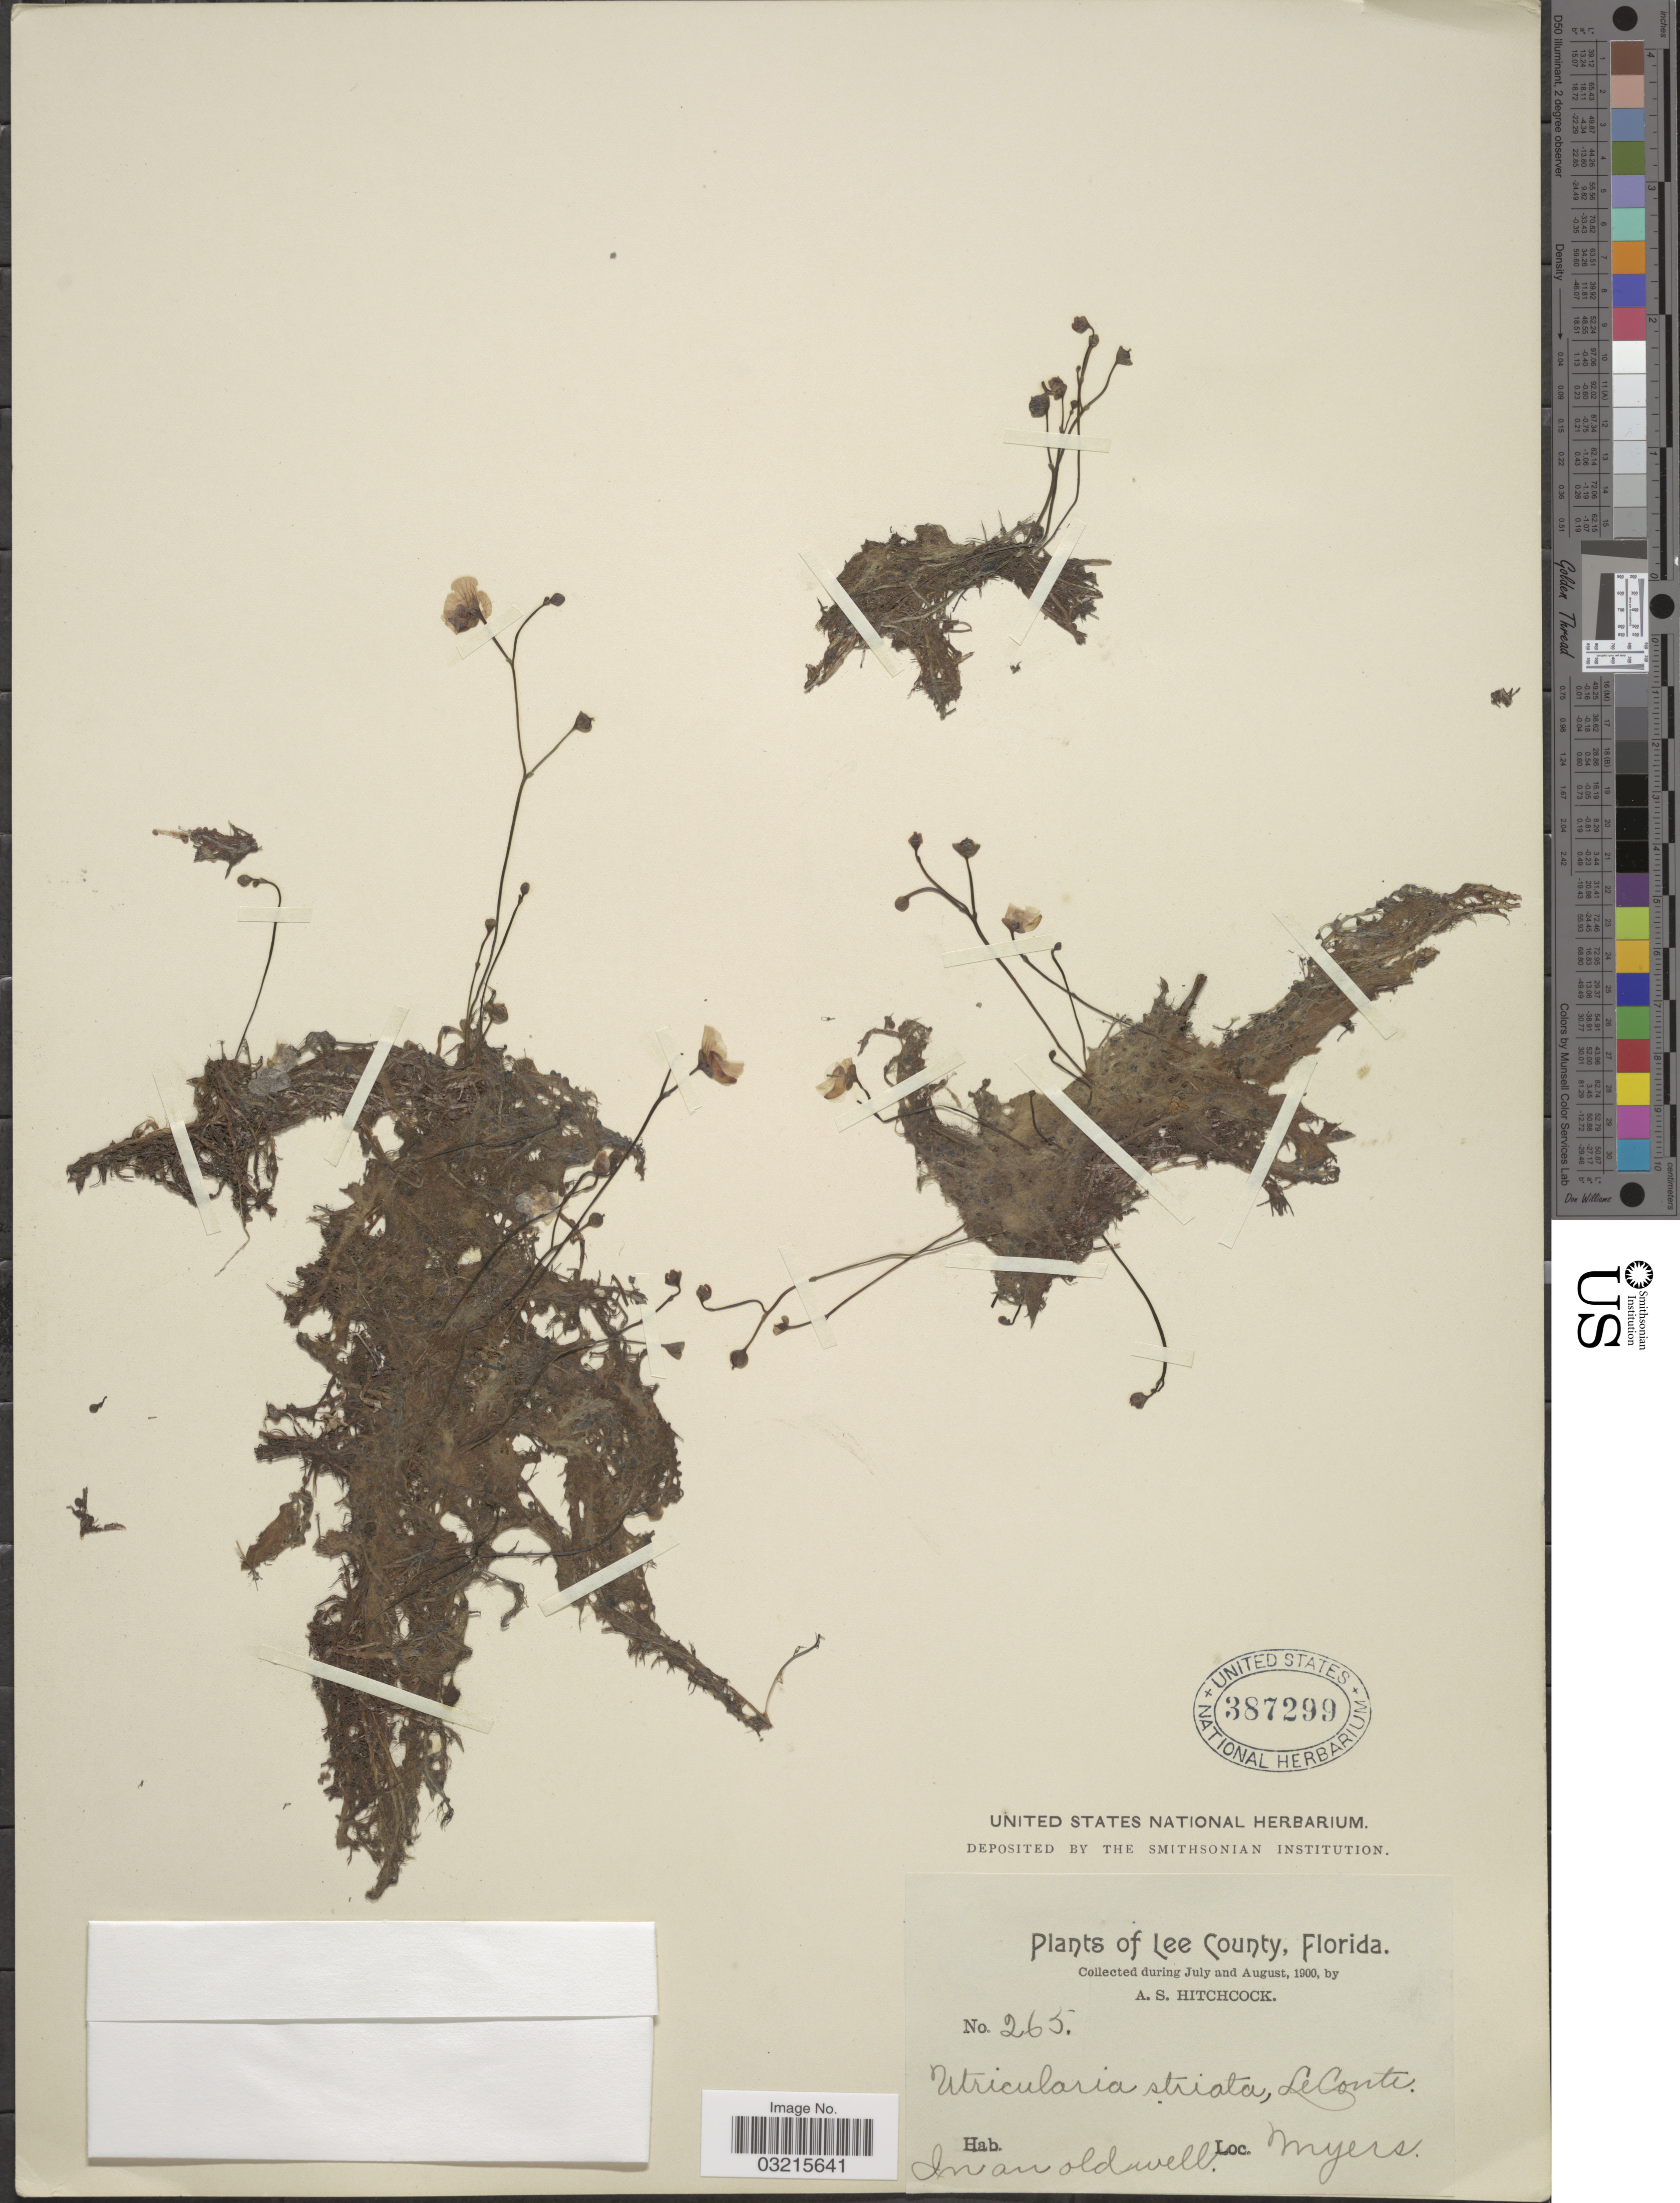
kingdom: Plantae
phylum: Tracheophyta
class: Magnoliopsida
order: Lamiales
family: Lentibulariaceae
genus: Utricularia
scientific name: Utricularia striata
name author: Leconte ex Torr.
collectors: A. S. Hitchcock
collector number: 265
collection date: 1900-07/1900-08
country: United States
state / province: Florida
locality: Lee County, Myers.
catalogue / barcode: US 387299